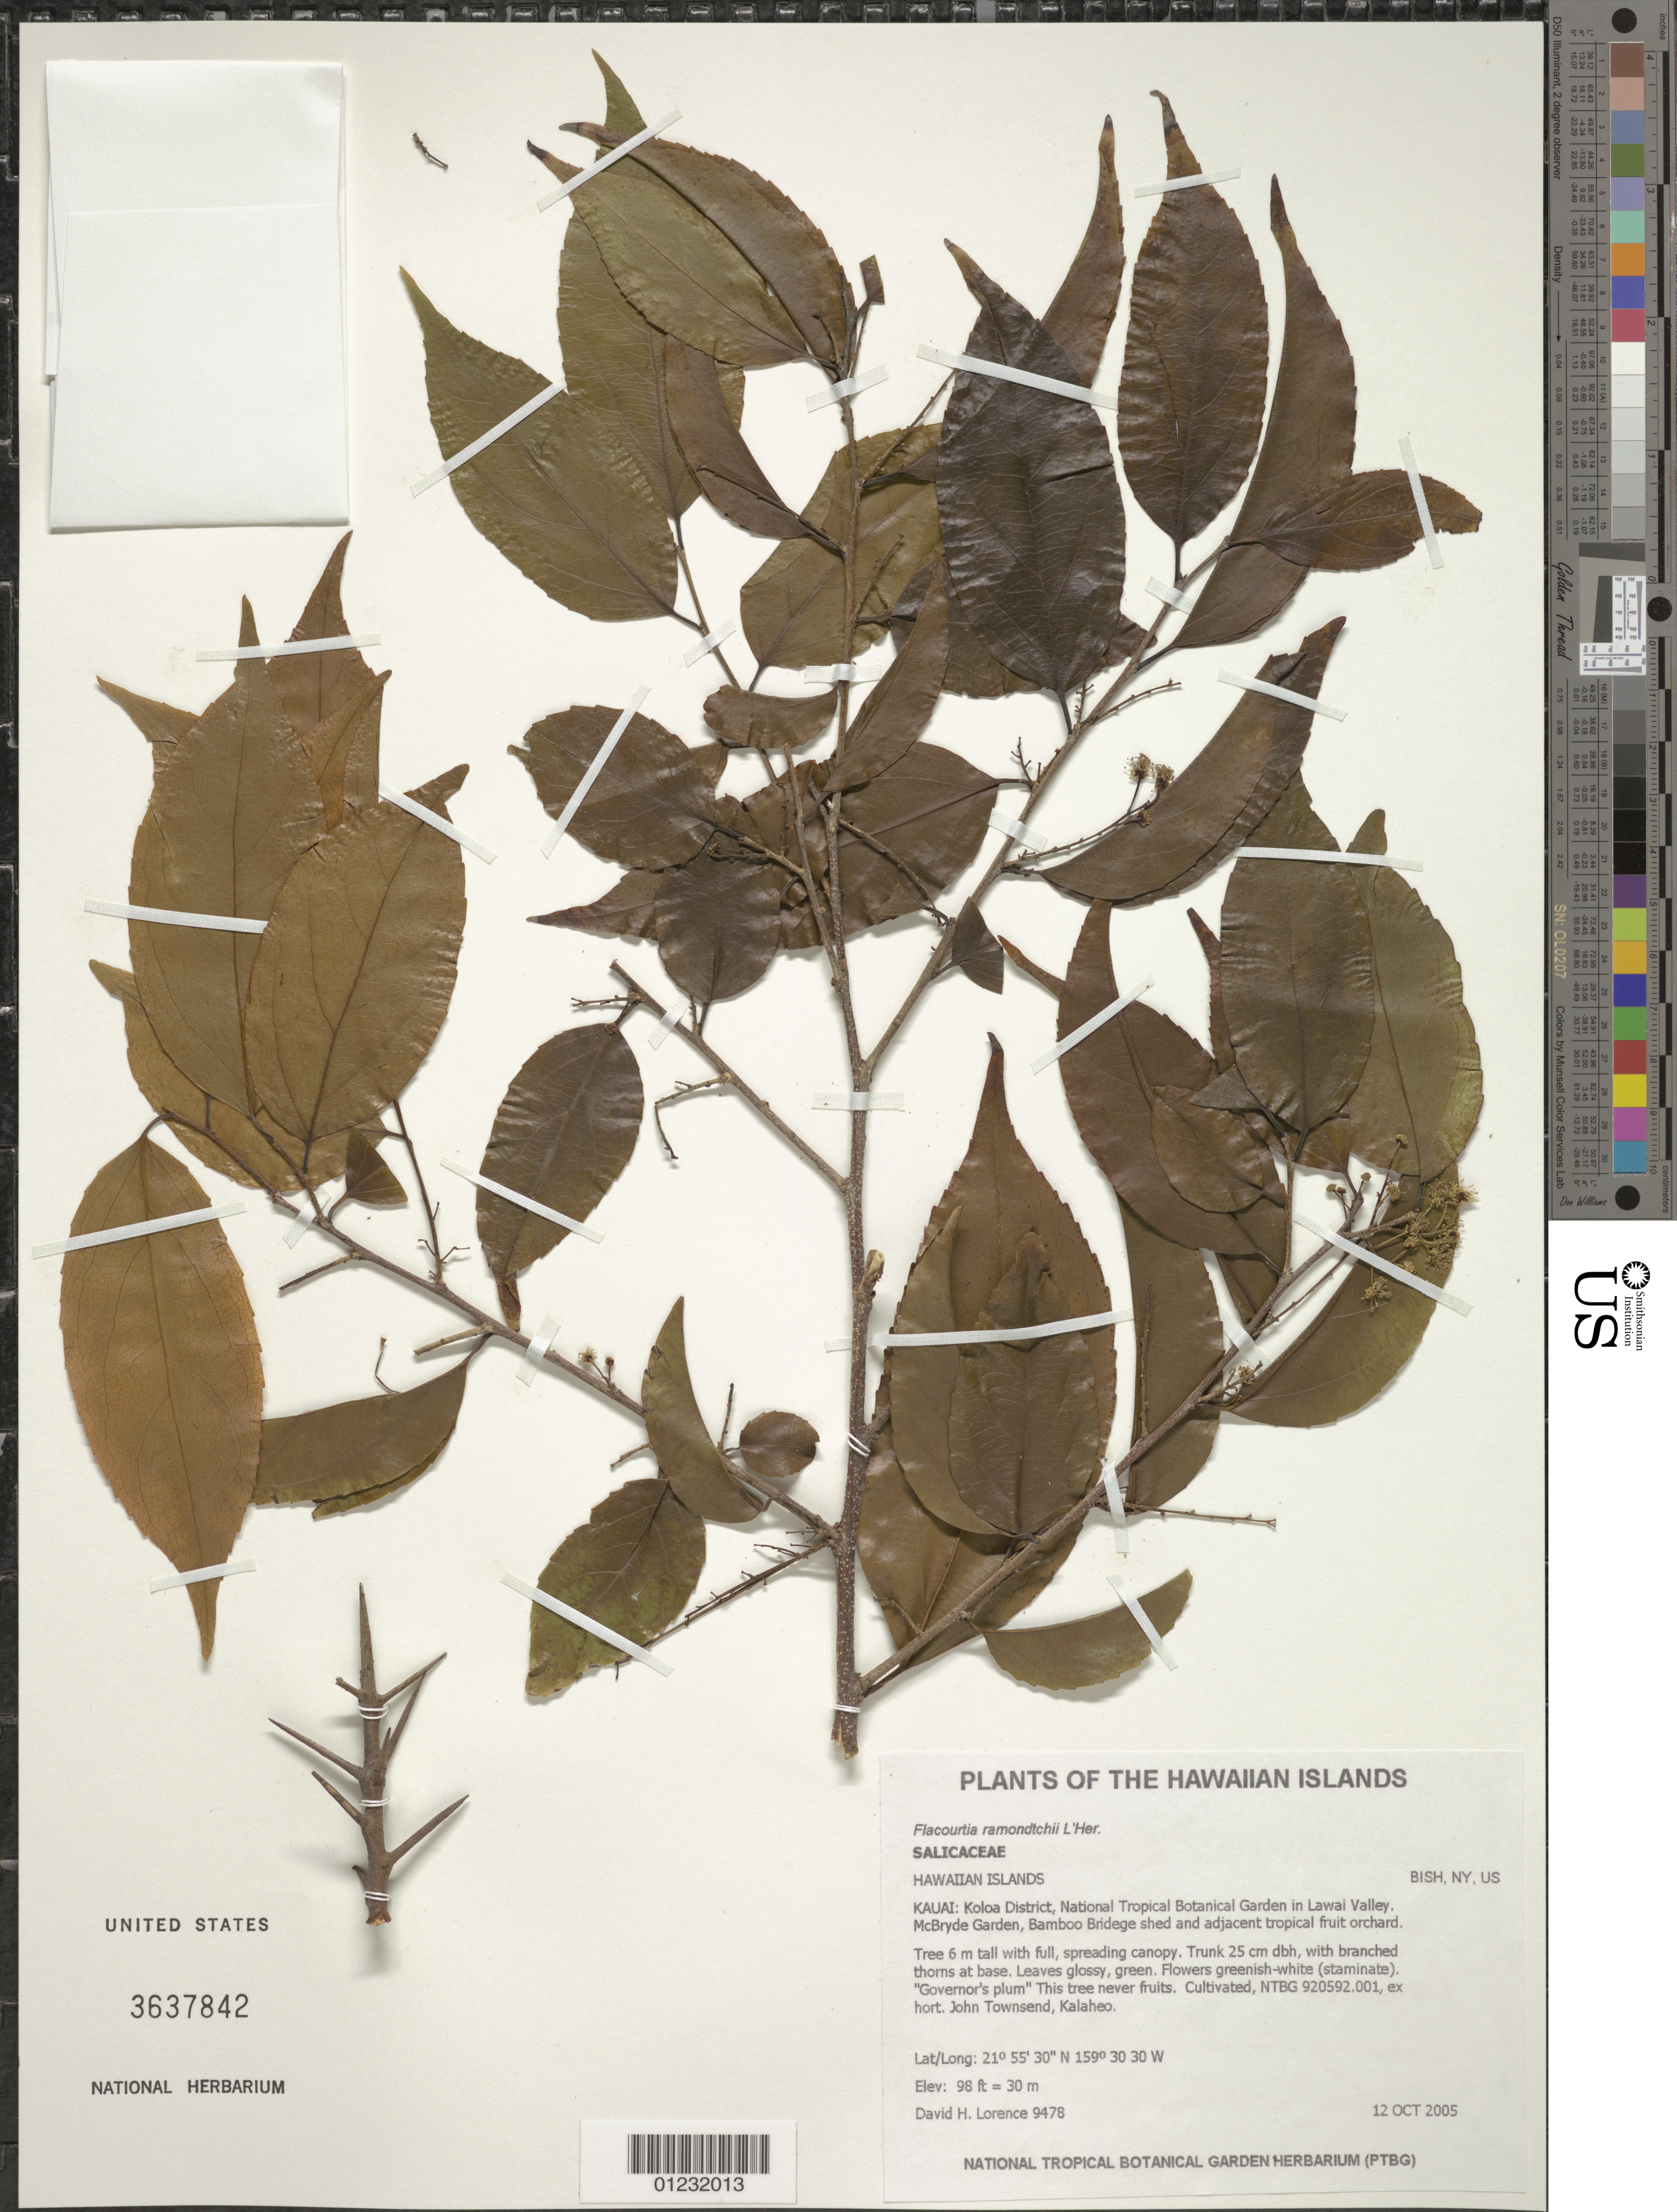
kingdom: Plantae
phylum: Tracheophyta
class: Magnoliopsida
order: Malpighiales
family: Salicaceae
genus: Flacourtia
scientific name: Flacourtia ramontchi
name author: L'Hér.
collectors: D. Lorence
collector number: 9478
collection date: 2005-10-12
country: United States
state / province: Hawaii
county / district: Kauai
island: Kaua'i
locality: National Tropical Botanical Garden in Lawai Valley; McBryde Garden, Bamboo Bridge shed and adjacent tropical fruit orchard.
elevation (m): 30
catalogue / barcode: US 3637842